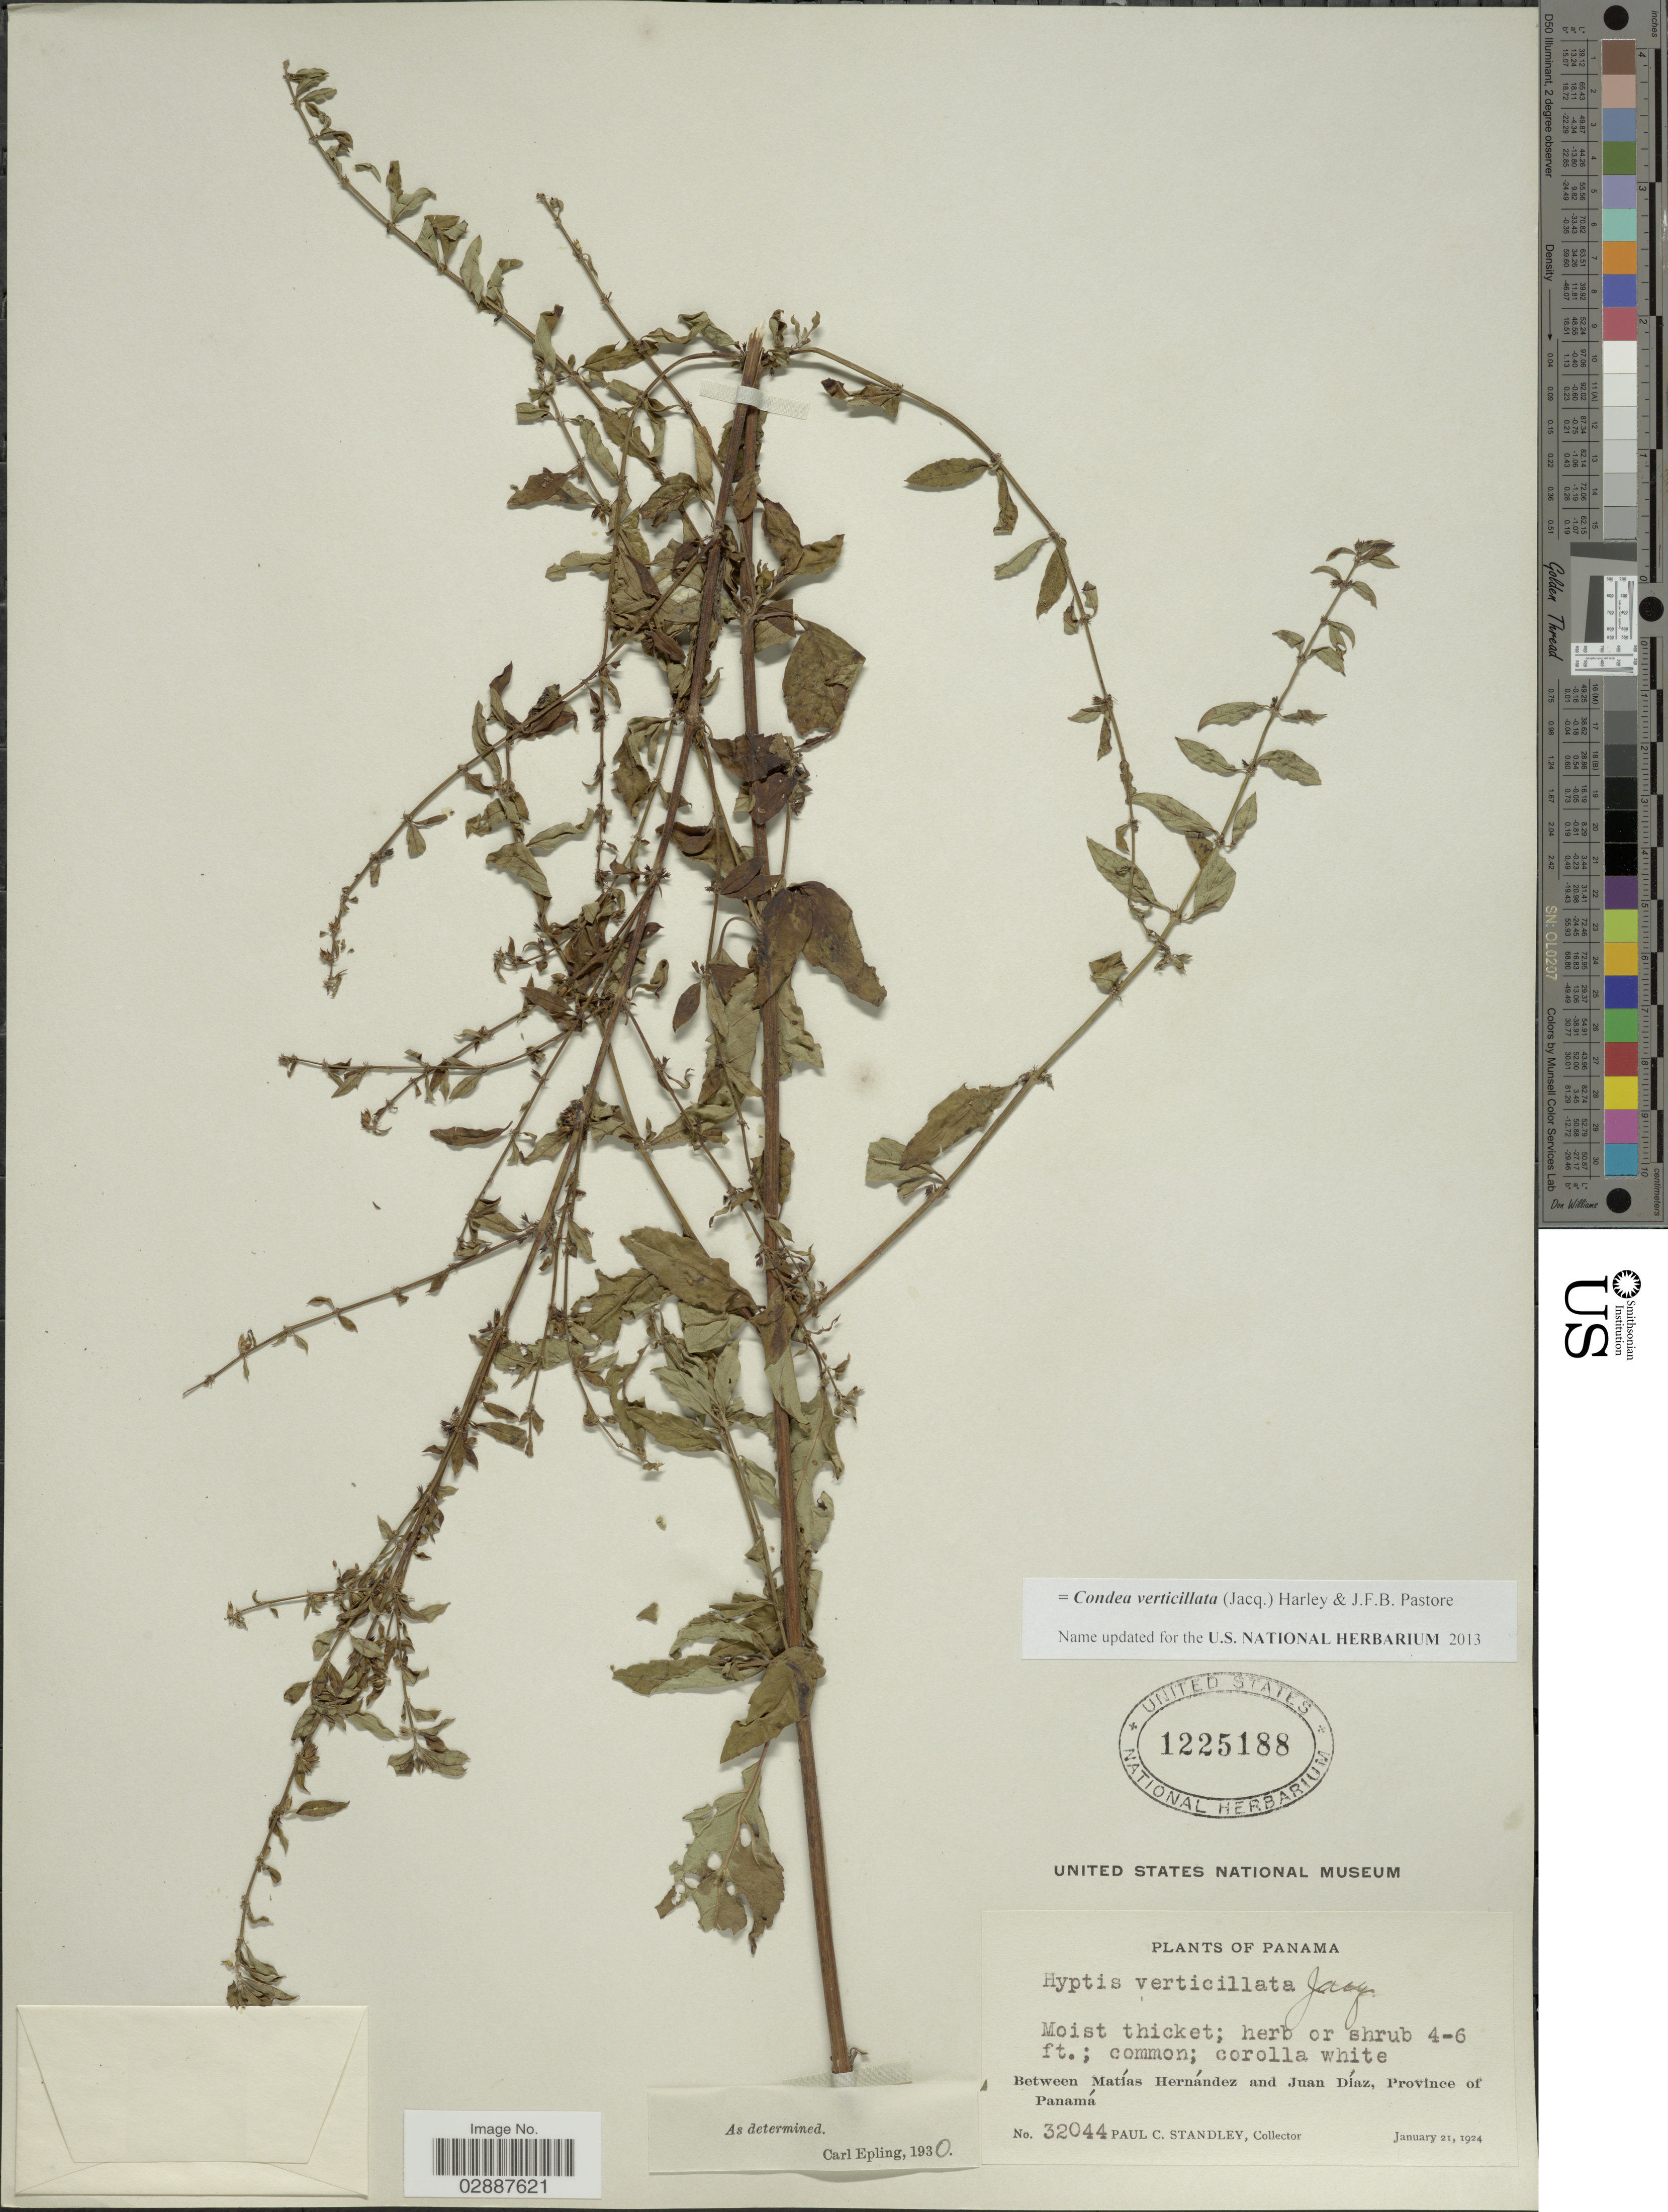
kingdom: Plantae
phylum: Tracheophyta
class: Magnoliopsida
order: Lamiales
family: Lamiaceae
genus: Condea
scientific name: Condea verticillata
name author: (Jacq.) Harley & J.F.B. Pastore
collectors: P. C. Standley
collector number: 32044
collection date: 1924-01-21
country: Panama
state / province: Panamá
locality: Between Matías Hernández and Juan Díaz.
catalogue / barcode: US 1225188